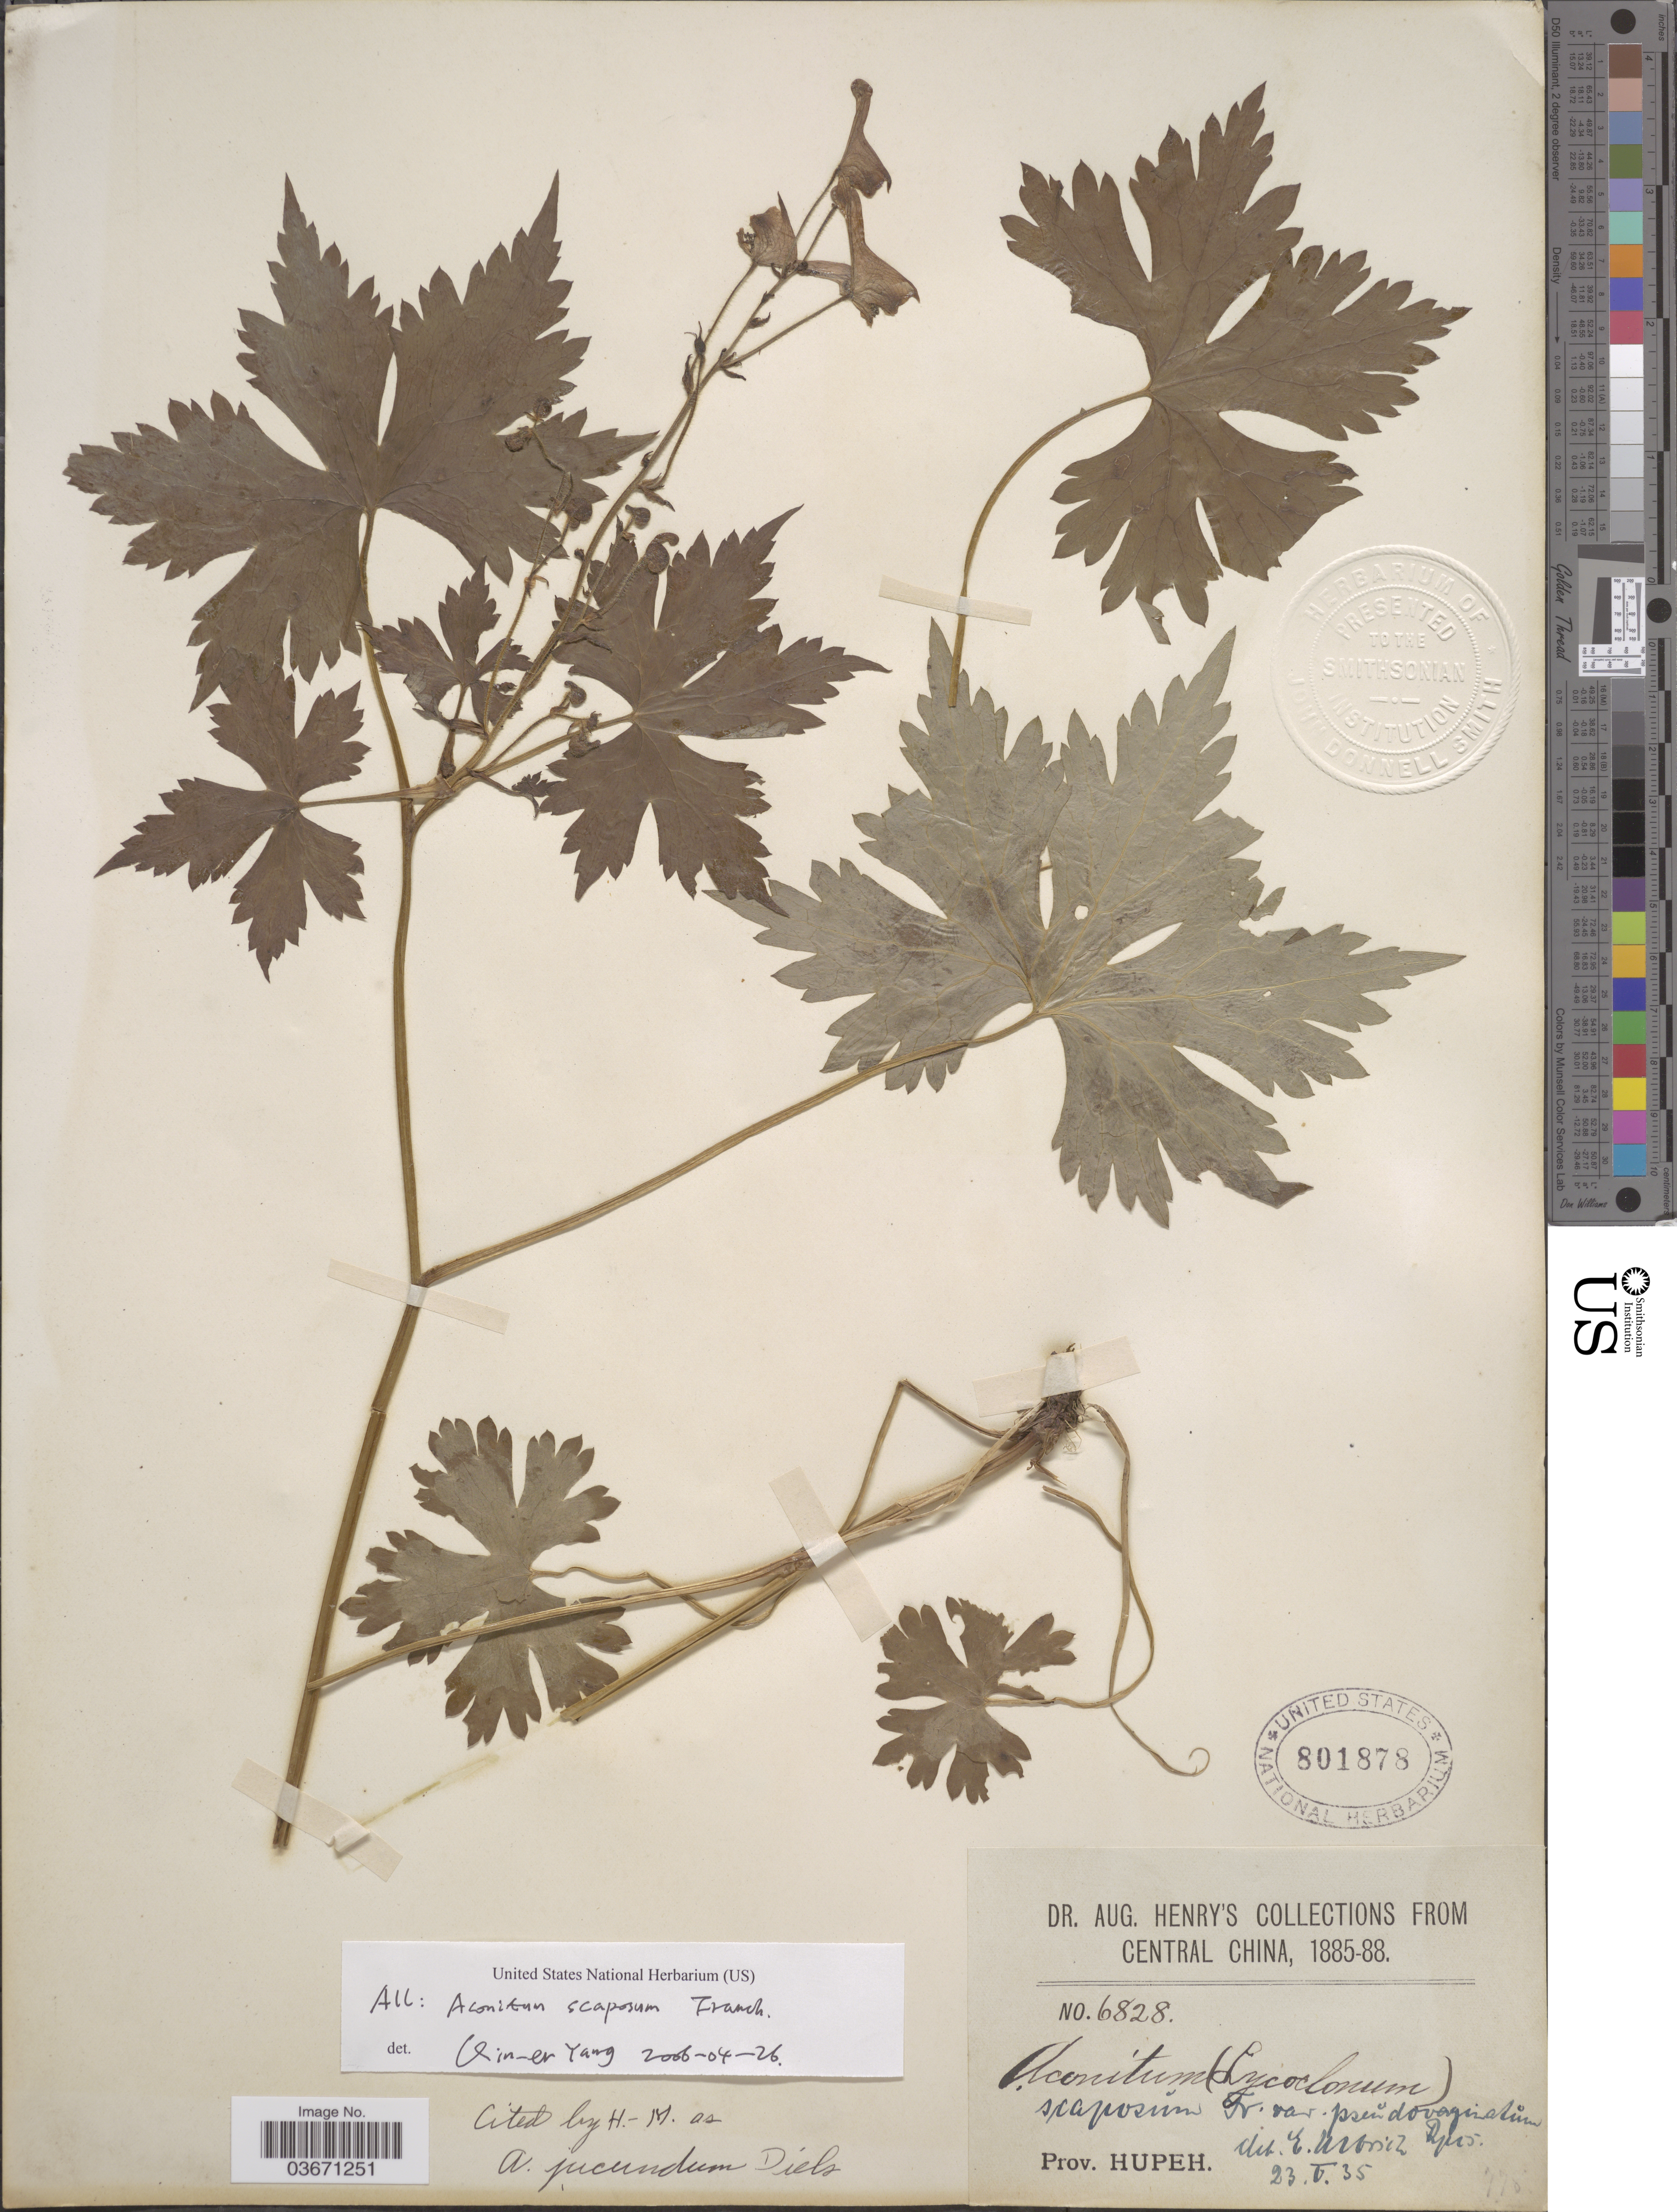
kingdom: Plantae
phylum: Tracheophyta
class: Magnoliopsida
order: Ranunculales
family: Ranunculaceae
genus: Aconitum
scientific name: Aconitum scaposum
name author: Franch.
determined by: Yang, Q. E.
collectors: A. Henry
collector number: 6828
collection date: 1885/1888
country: China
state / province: Hubei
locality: Central China. Prov. Hupeh.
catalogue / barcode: US 801878